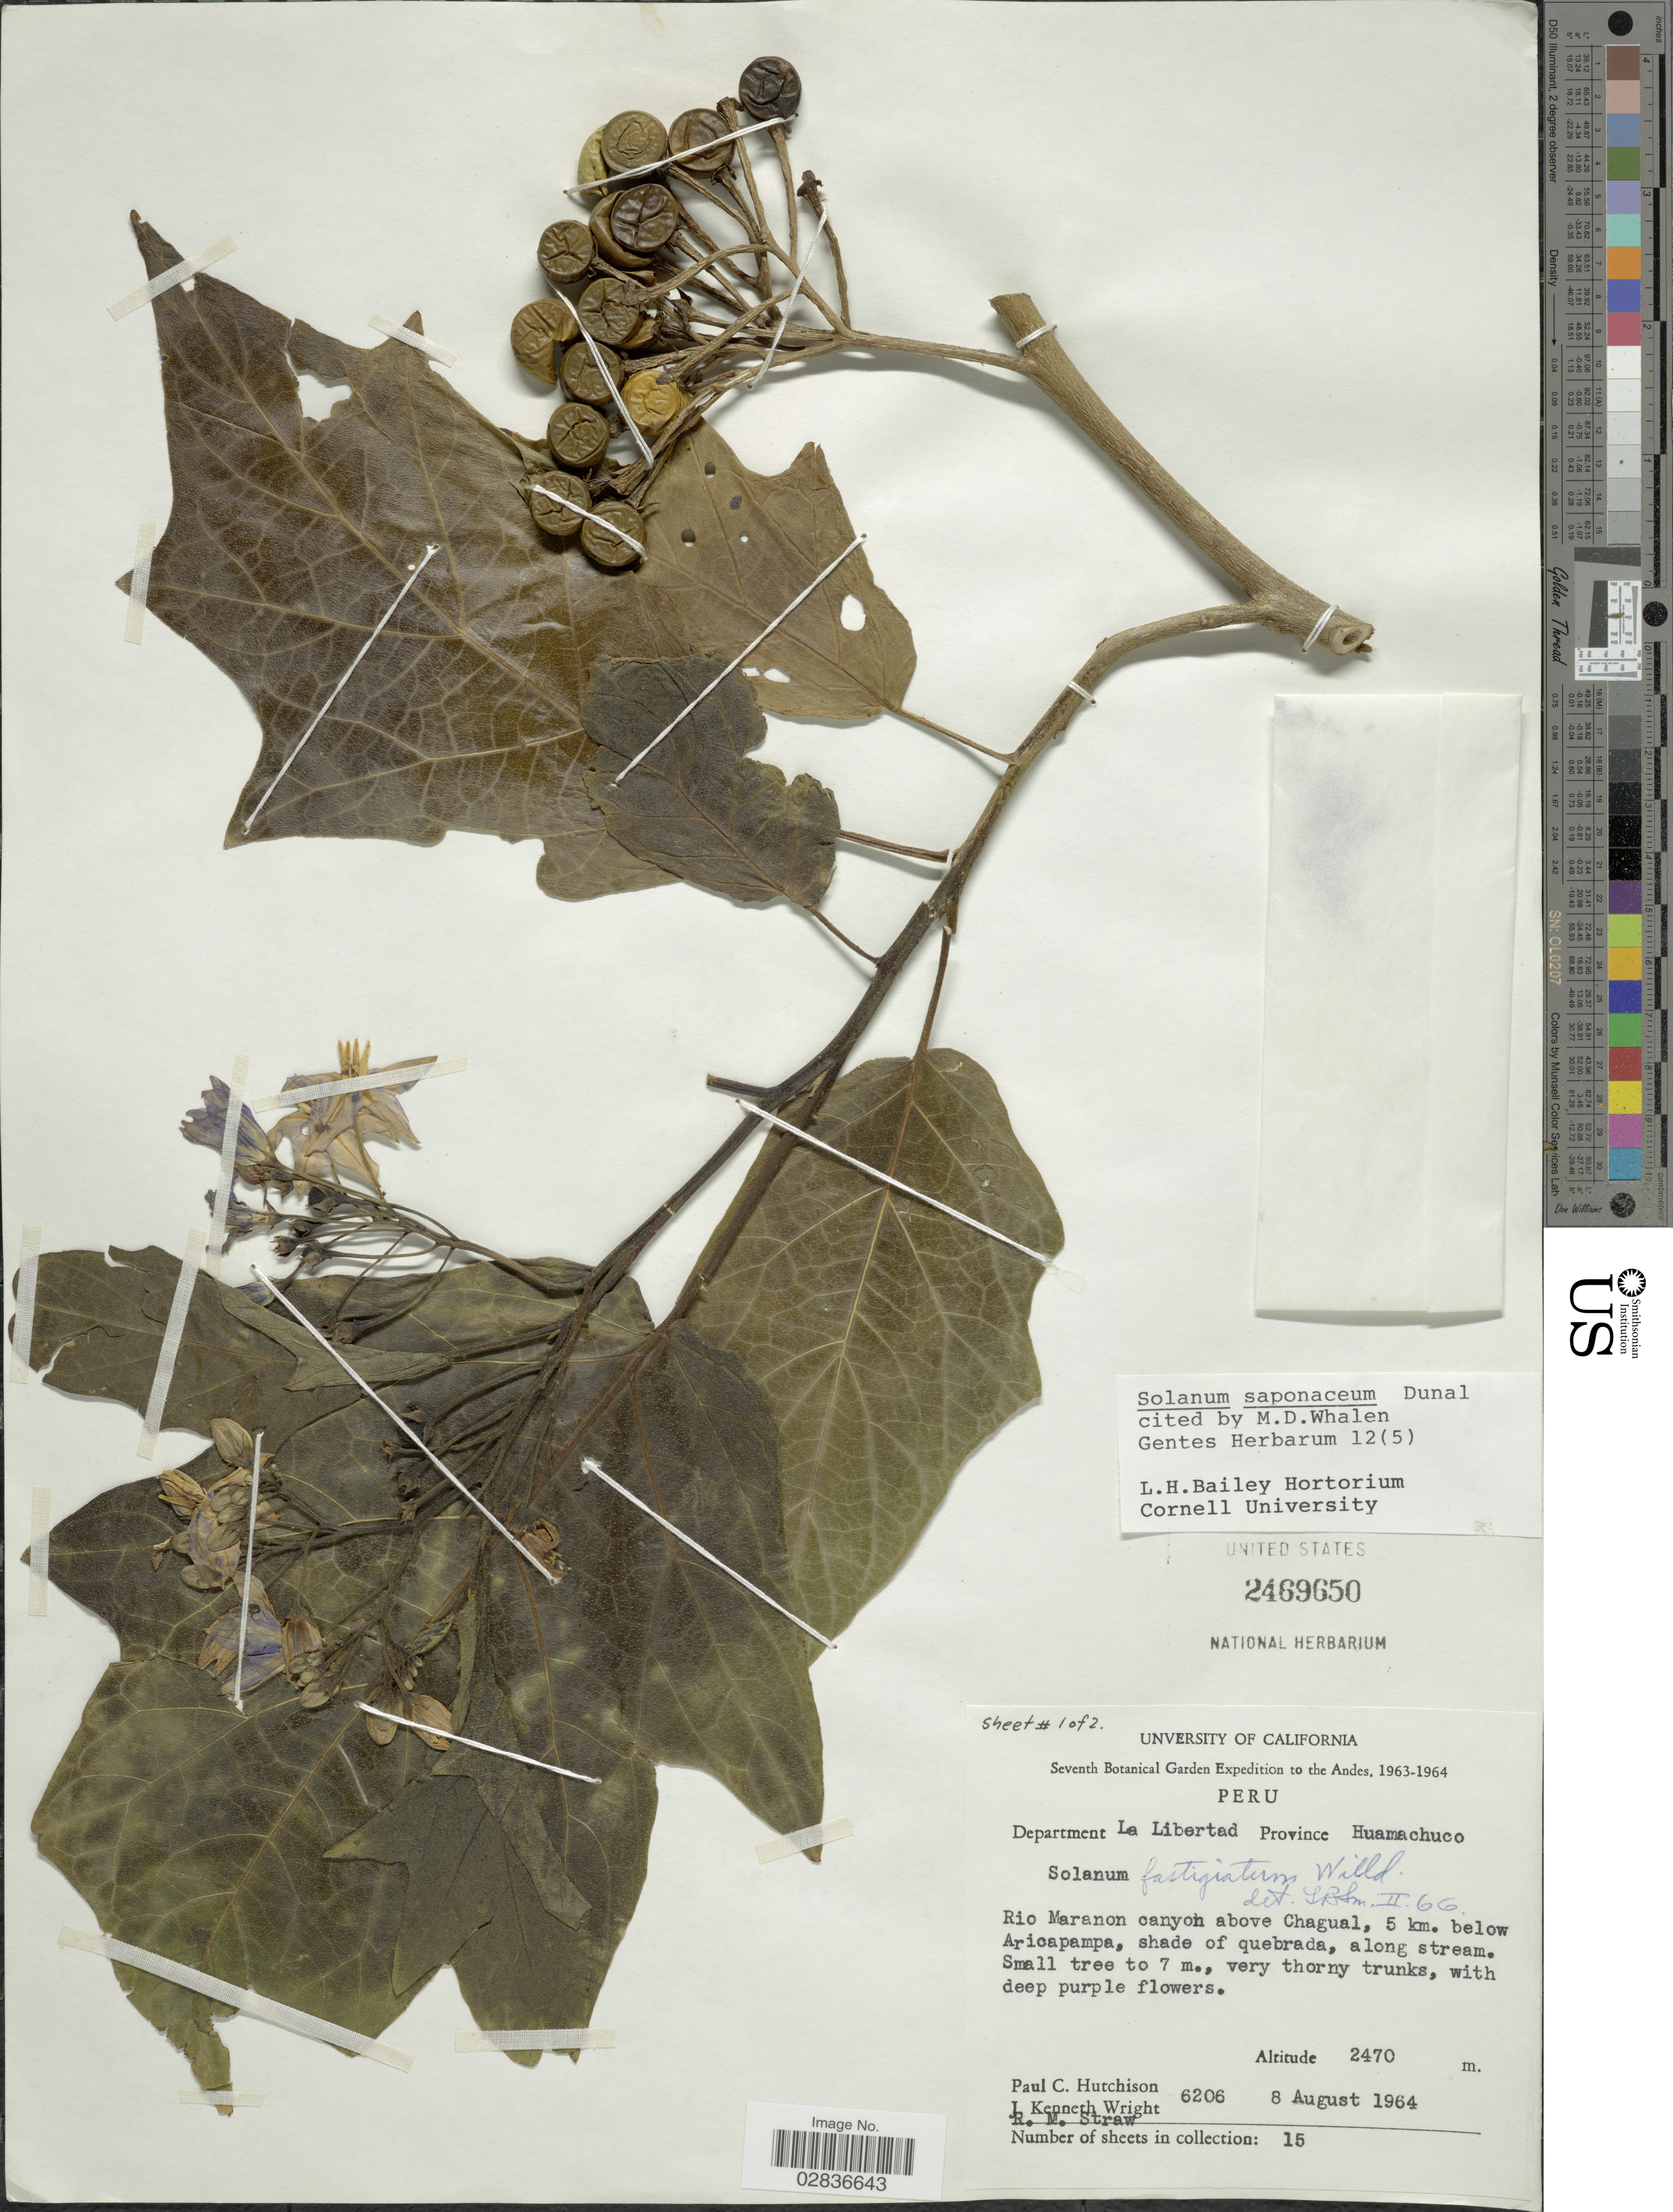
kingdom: Plantae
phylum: Tracheophyta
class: Magnoliopsida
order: Solanales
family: Solanaceae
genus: Solanum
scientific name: Solanum saponaceum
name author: Dunal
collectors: P. C. Hutchison, J. K. Wright & R. M. Straw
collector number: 6206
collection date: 1964-08-08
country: Peru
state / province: La Libertad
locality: Andes. Department La Libertad. Province Huamachuco. Rio Maranon canyon above Chagual, 5 km. below Aricapampa, shade of quebrada, along stream.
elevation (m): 2470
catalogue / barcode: US 2469650